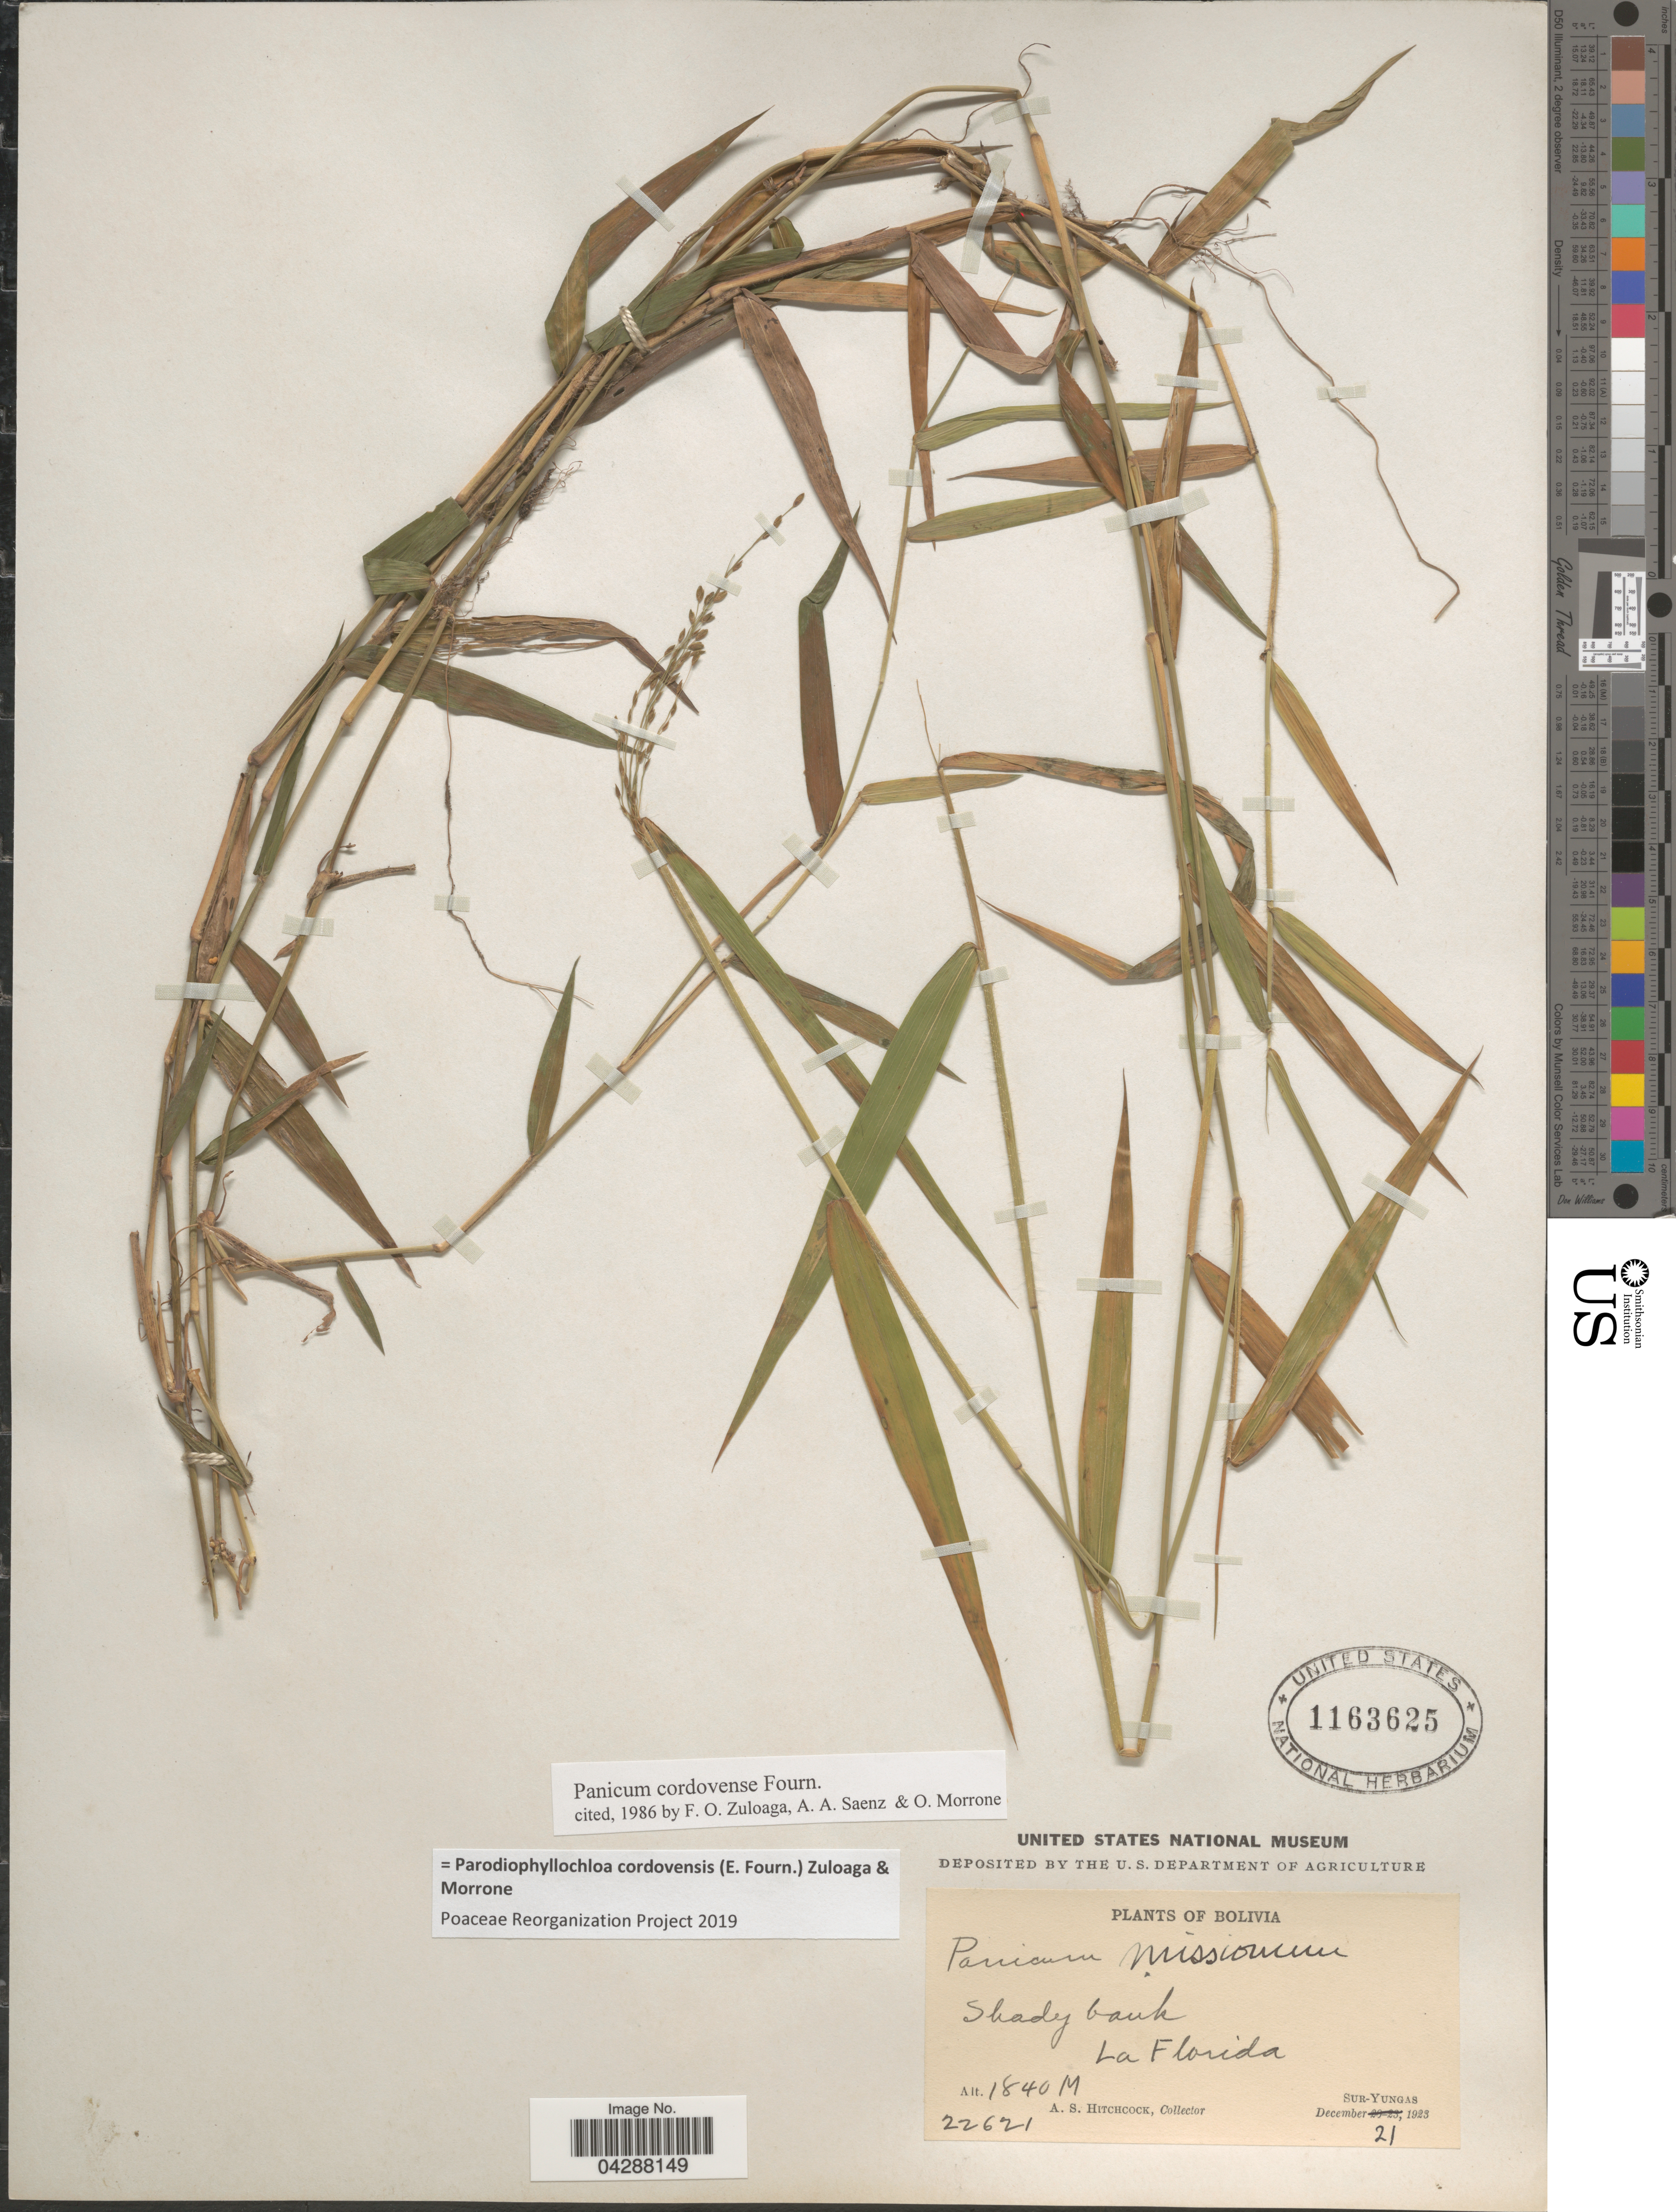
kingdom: Plantae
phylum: Tracheophyta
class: Liliopsida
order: Poales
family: Poaceae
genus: Parodiophyllochloa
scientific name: Parodiophyllochloa cordovensis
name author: (E. Fourn.) Zuloaga & Morrone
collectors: A. S. Hitchcock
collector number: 22621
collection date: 1923-12-21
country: Bolivia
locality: La Florida. Sur-Yungas.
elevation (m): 1840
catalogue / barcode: US 1163625